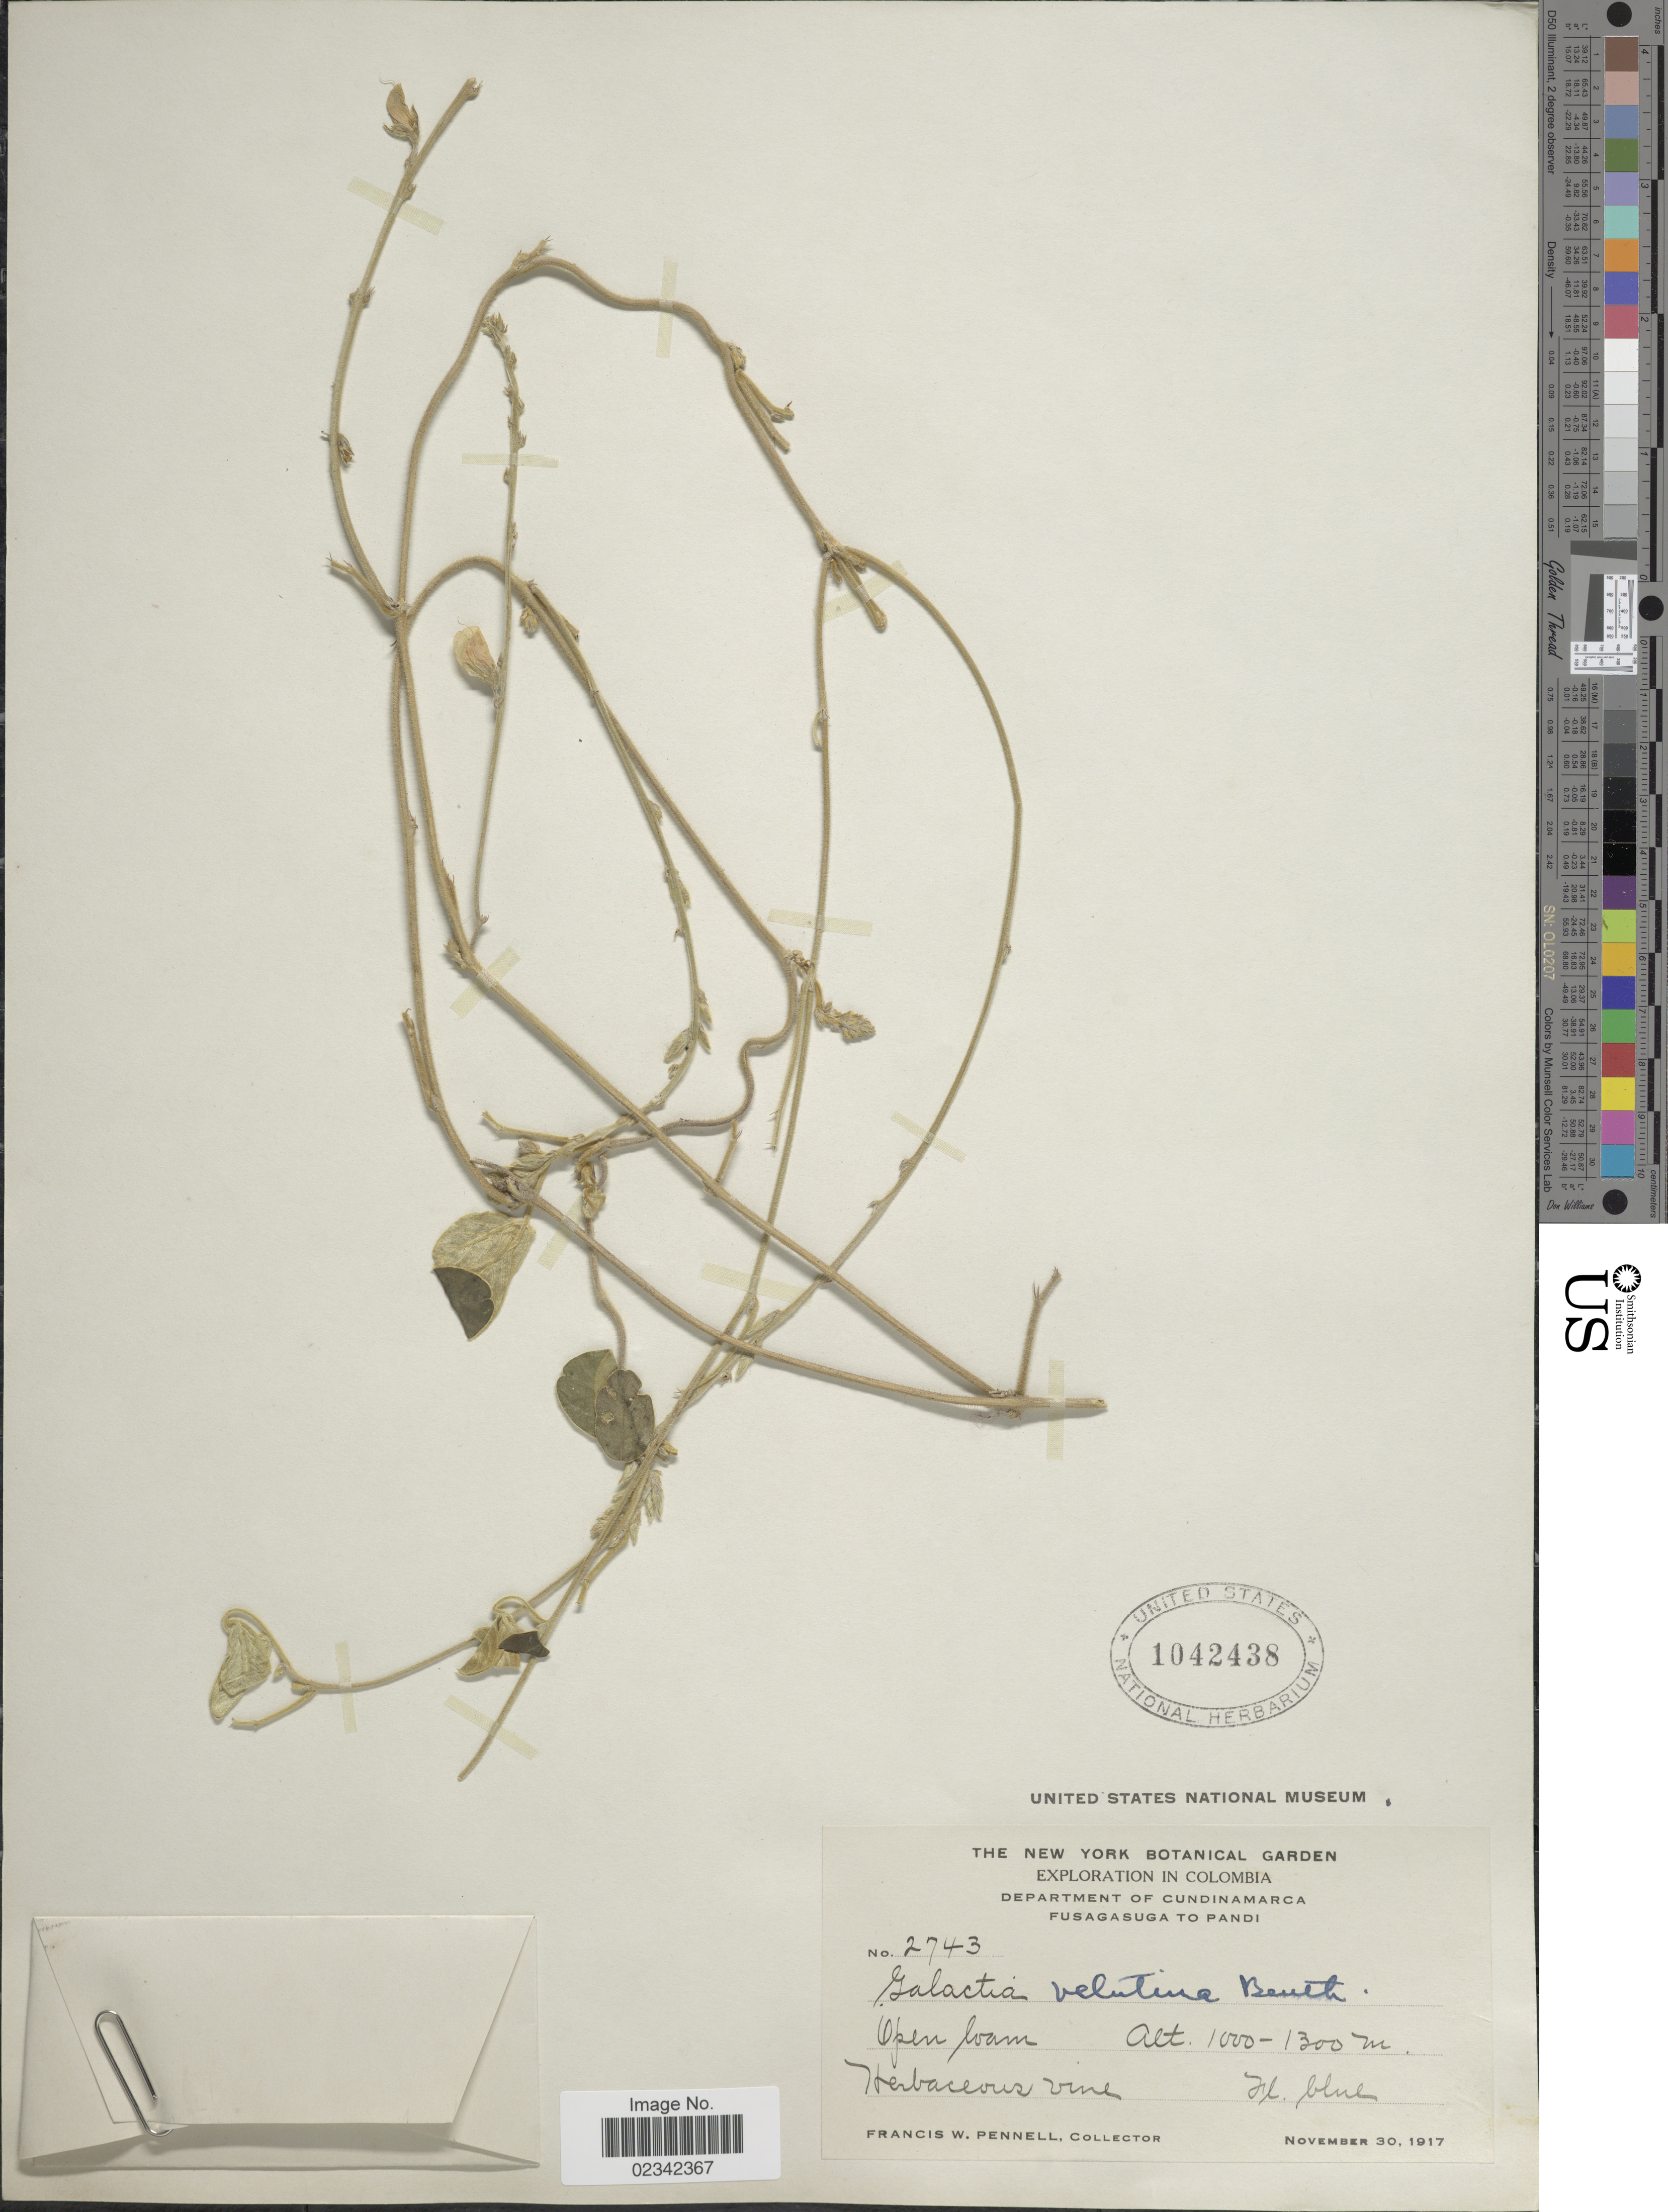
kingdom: Plantae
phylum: Tracheophyta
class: Magnoliopsida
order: Fabales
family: Fabaceae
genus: Galactia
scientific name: Galactia striata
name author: (Jacq.) Urb.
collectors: F. W. Pennell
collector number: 2743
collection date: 1917-11-30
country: Colombia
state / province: Cundinamarca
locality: Fusagasuga to Pandi, Herbaceous vine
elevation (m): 1000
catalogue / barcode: US 1042438